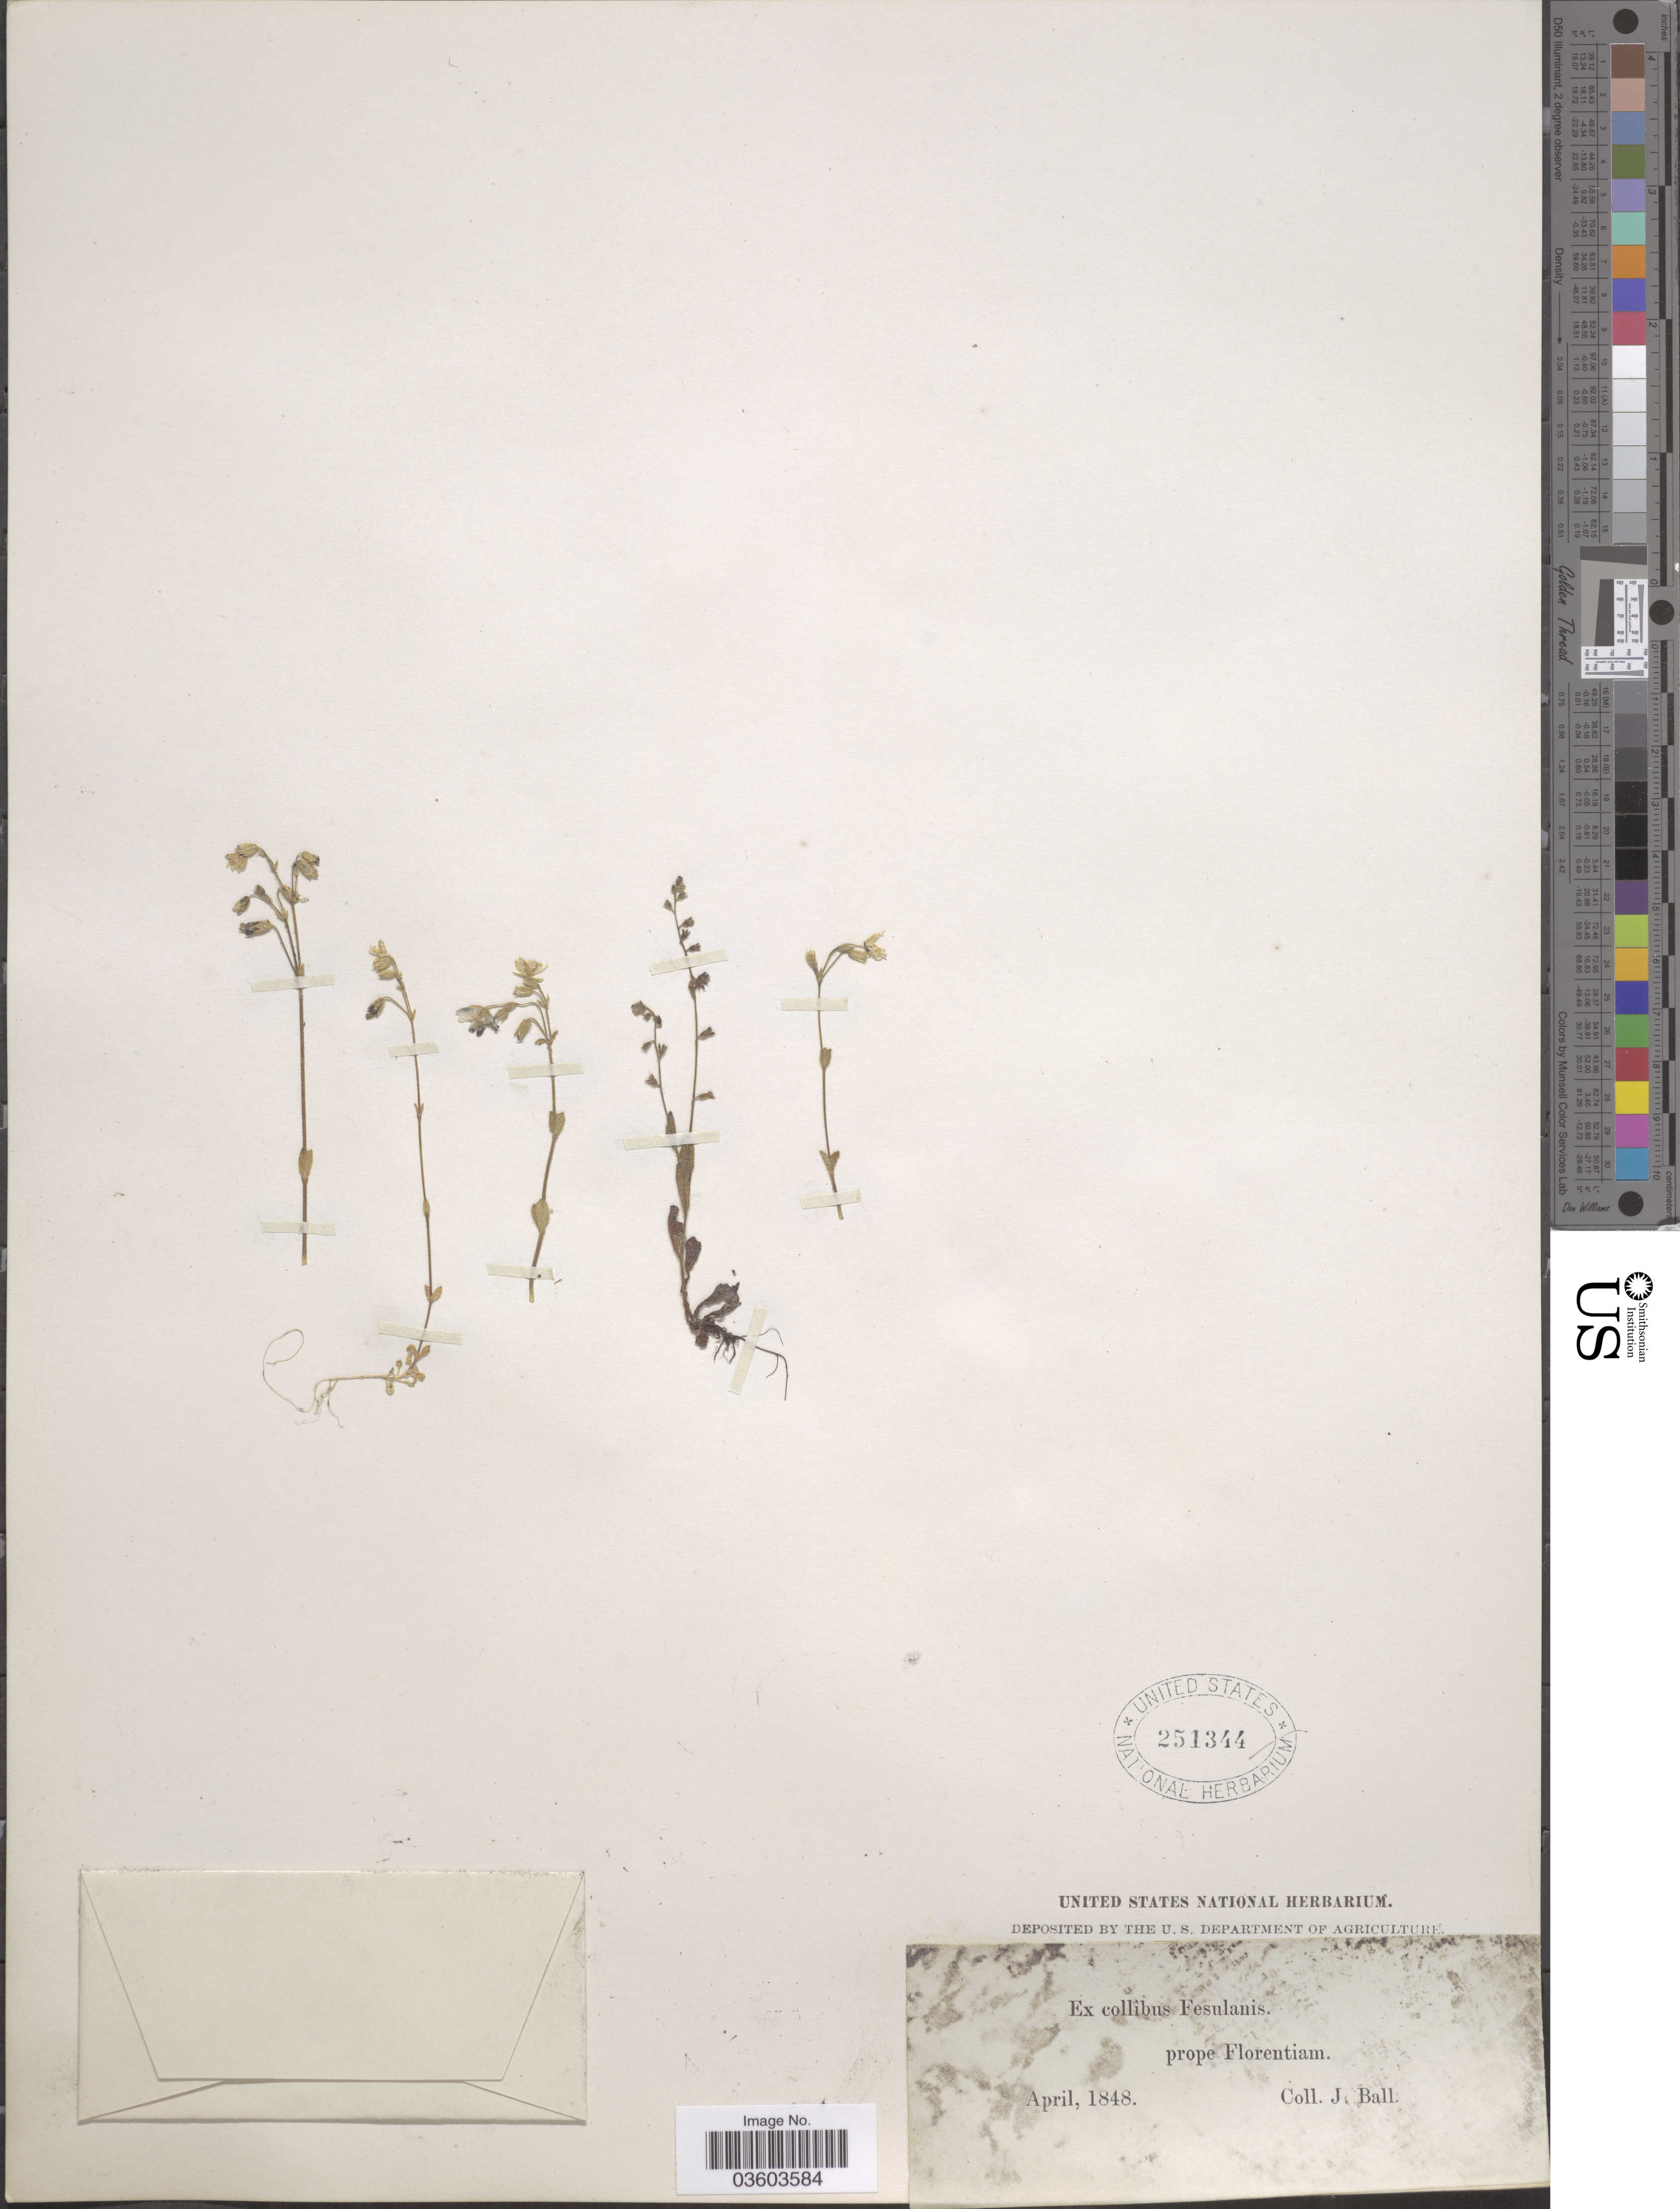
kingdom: Plantae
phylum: Tracheophyta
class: Magnoliopsida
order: Caryophyllales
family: Caryophyllaceae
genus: Cerastium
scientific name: Cerastium sp.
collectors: J. Ball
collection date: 1848-04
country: Italy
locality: Ex collibus Fesulanis. Prope Florentiam.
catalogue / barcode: US 251344